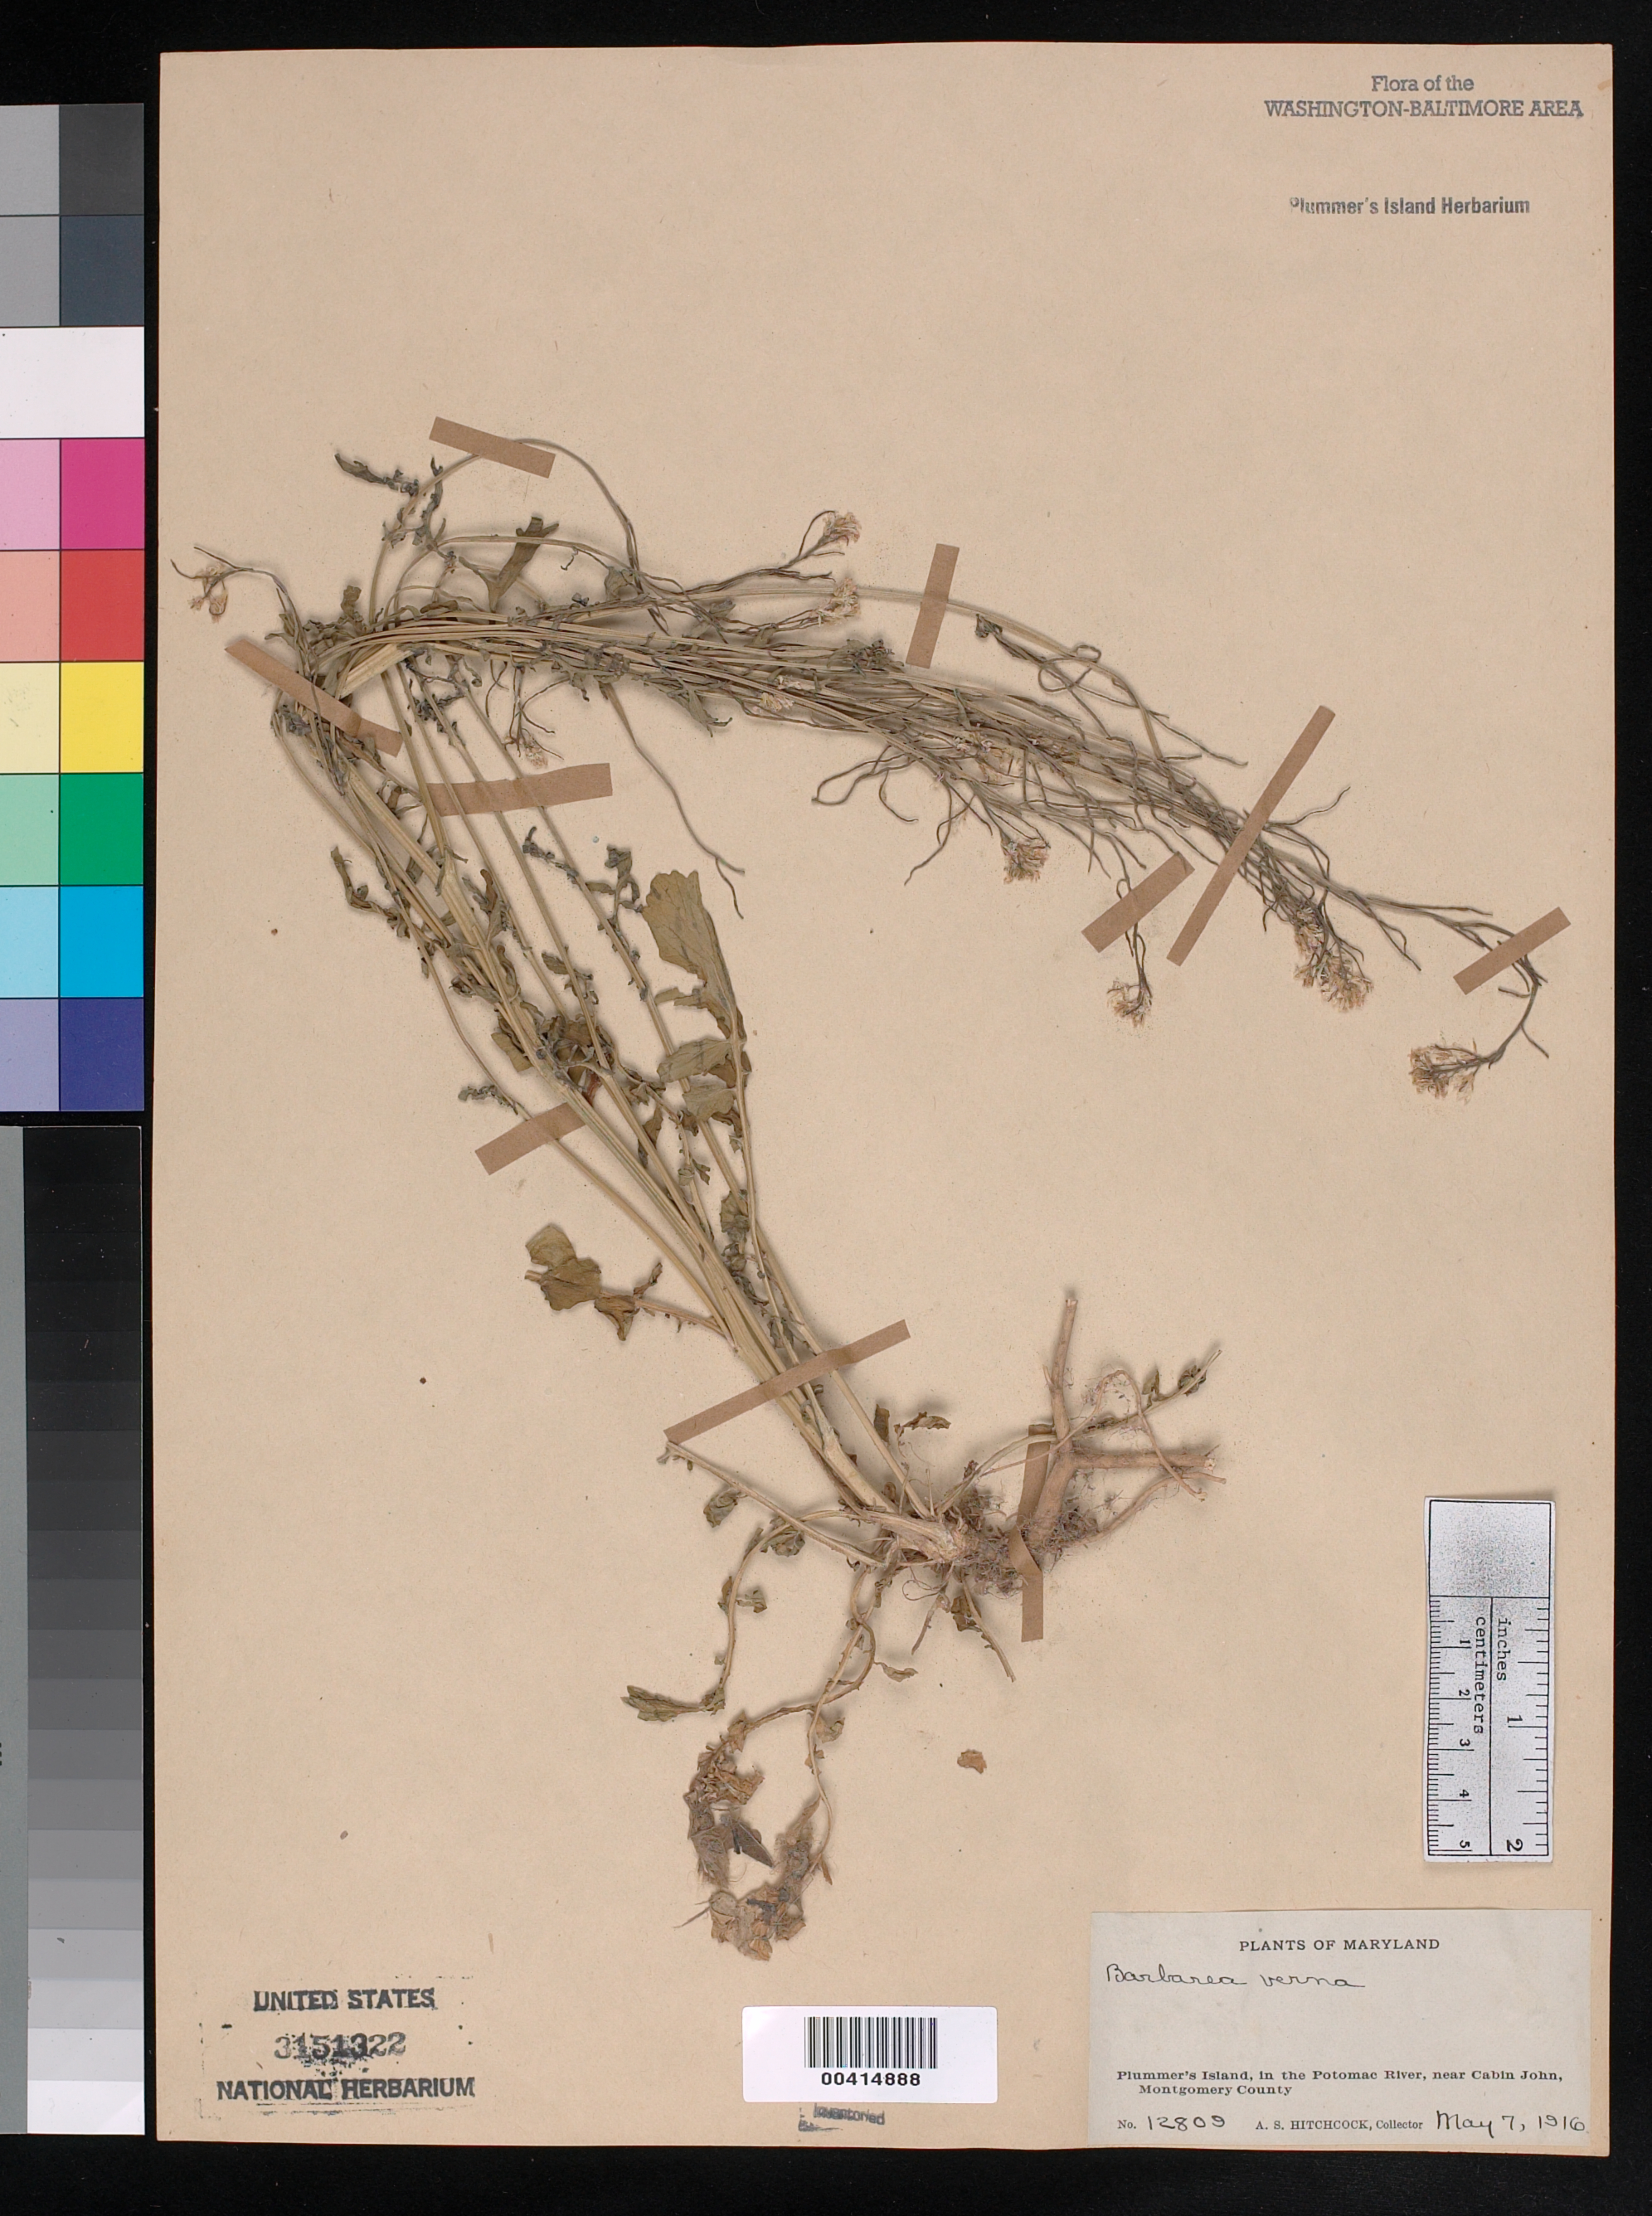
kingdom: Plantae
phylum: Tracheophyta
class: Magnoliopsida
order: Brassicales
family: Brassicaceae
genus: Barbarea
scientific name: Barbarea verna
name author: (Mill.) Asch.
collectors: A. S. Hitchcock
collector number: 12809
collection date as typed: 07 May 1916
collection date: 1916-05-07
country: United States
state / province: Maryland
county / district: Montgomery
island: Plummers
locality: Plummer's Island C. & O. Canal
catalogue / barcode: US 3151322